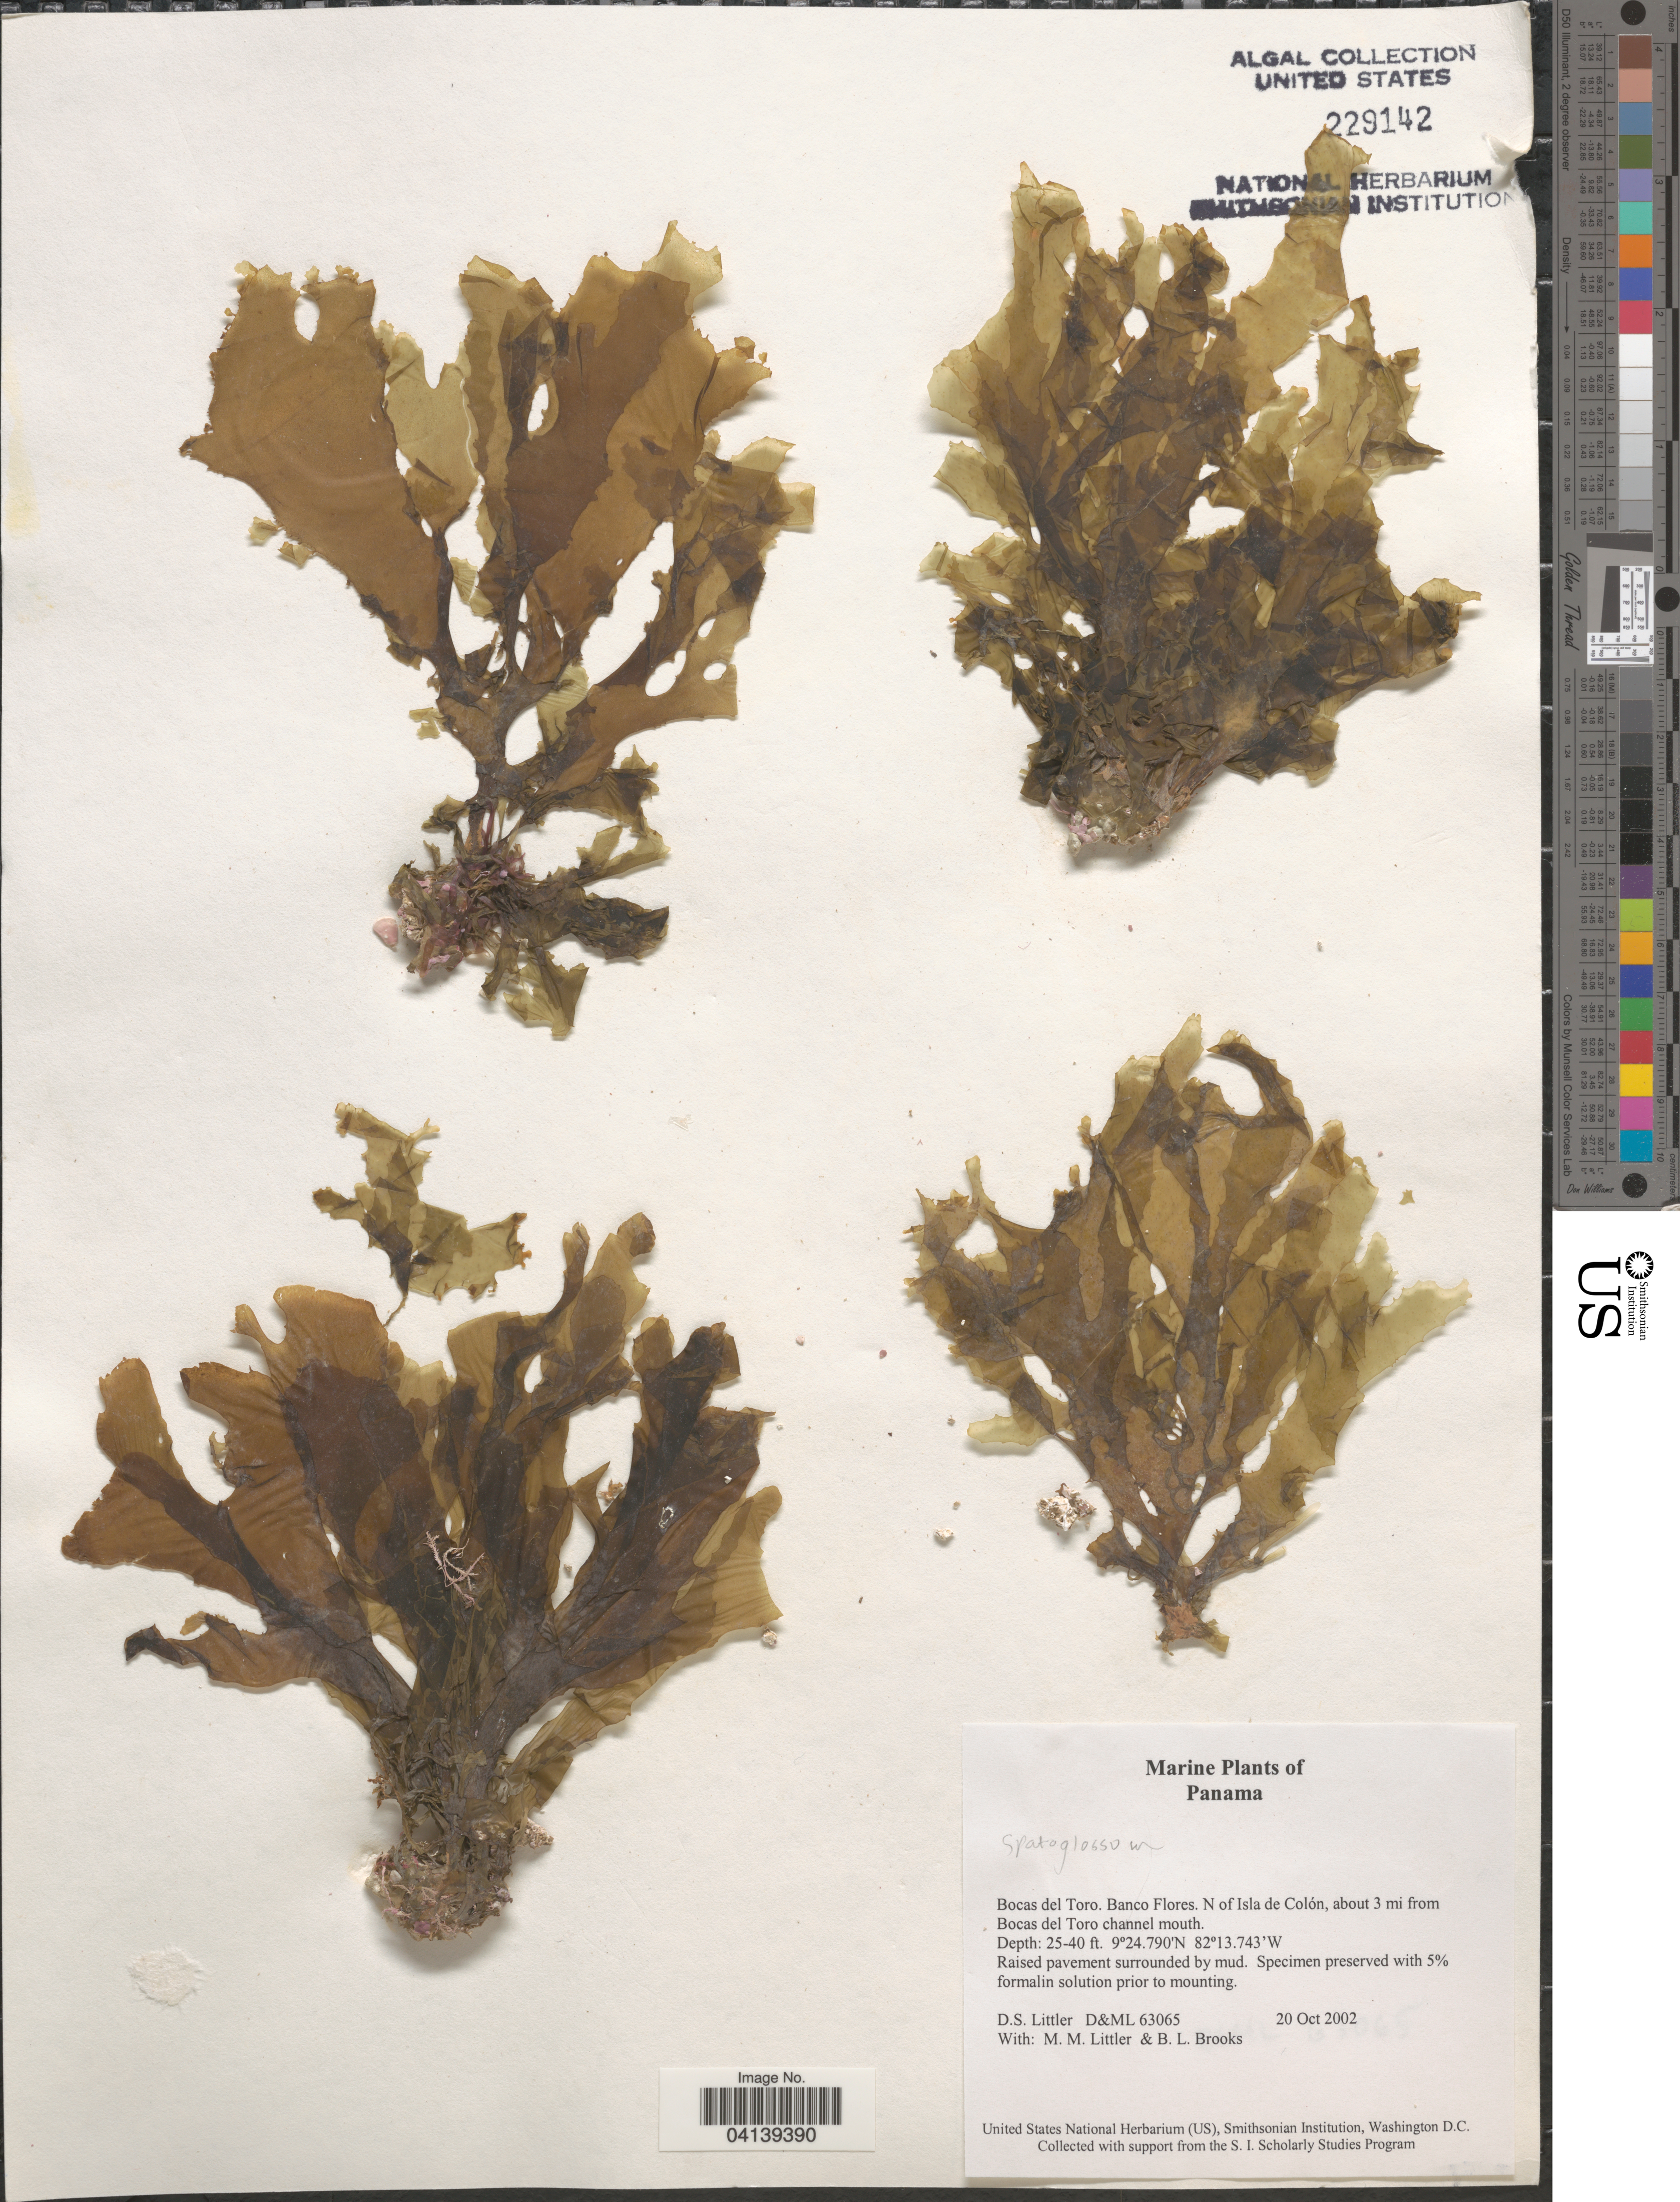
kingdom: Chromista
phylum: Ochrophyta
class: Phaeophyceae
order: Dictyotales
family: Dictyotaceae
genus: Spatoglossum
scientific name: Spatoglossum sp.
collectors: D. S. Littler & B. Brooks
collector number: D&ML63065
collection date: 2002-10-20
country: Panama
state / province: Bocas del Toro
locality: Banco Flores. N of Isla de Colón, about 3 mi from Bocas del Toro channel mouth.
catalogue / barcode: US 229142